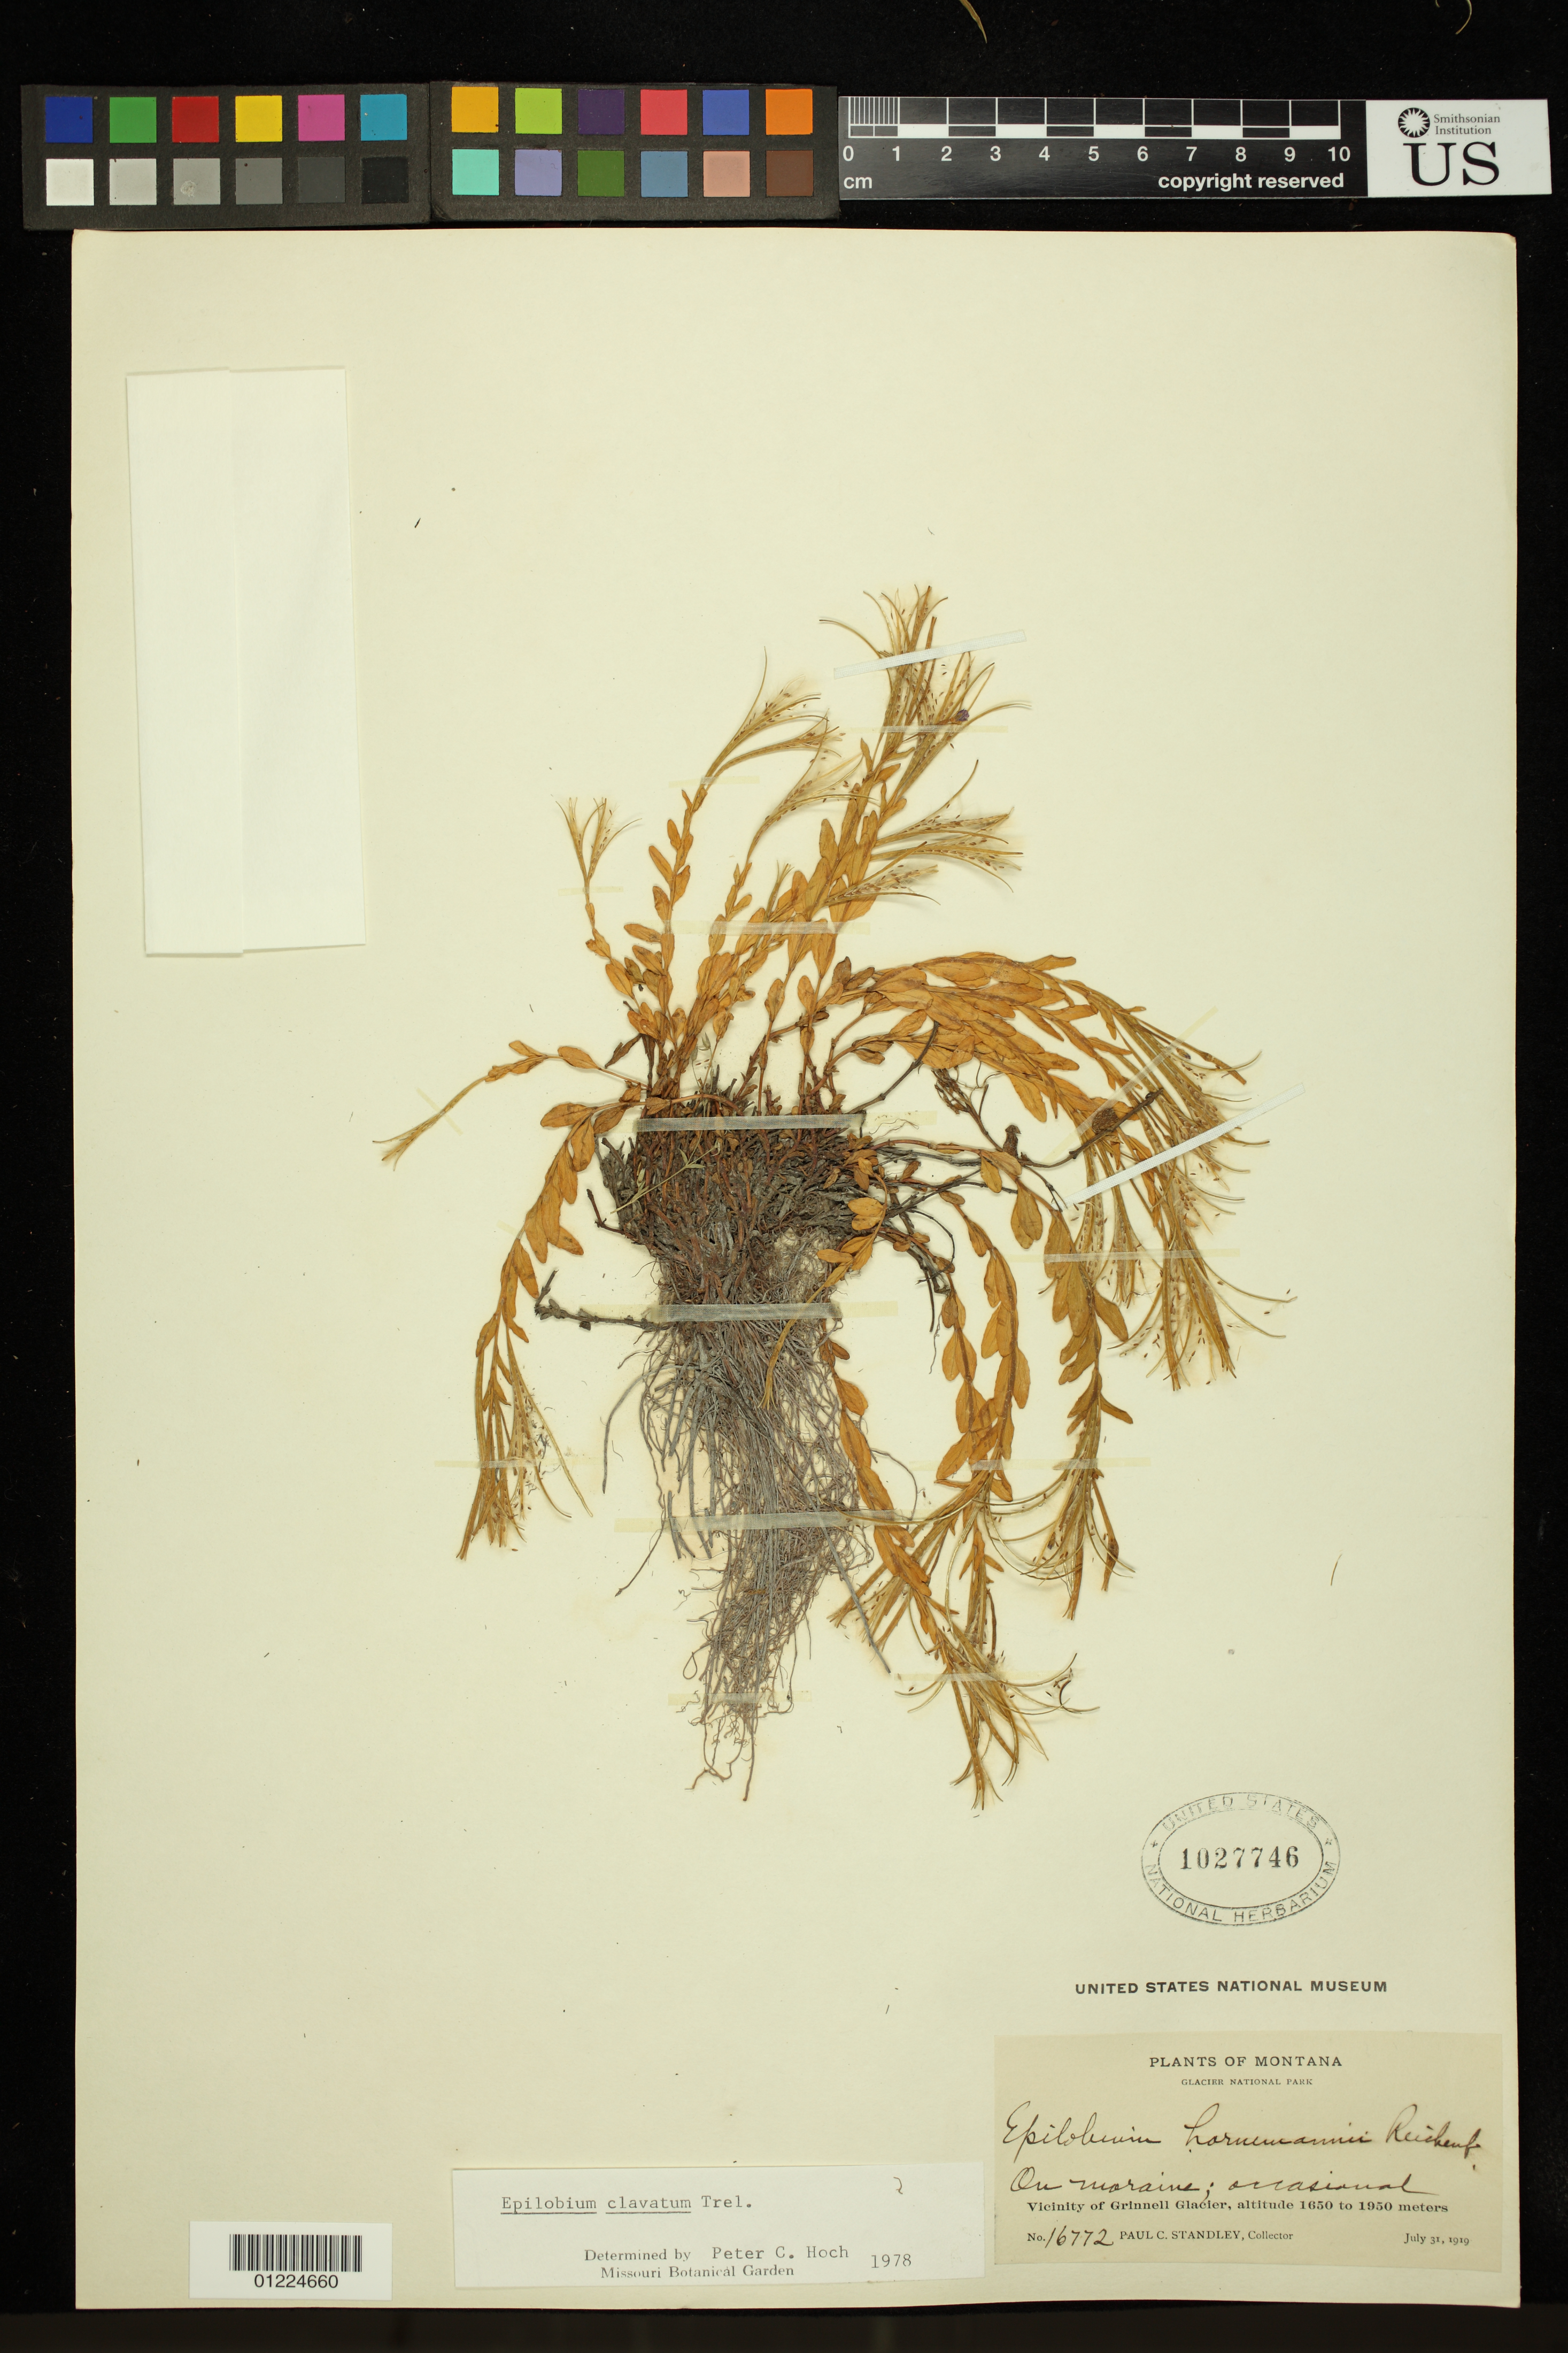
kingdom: Plantae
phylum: Tracheophyta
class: Magnoliopsida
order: Myrtales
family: Onagraceae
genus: Epilobium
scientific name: Epilobium clavatum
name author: Hausskn.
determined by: Hoch, P. C.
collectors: P. C. Standley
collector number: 16772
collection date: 1919-07-31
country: United States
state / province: Montana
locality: Vicinity of Grinnell Glacier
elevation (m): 1650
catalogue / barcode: US 1027746